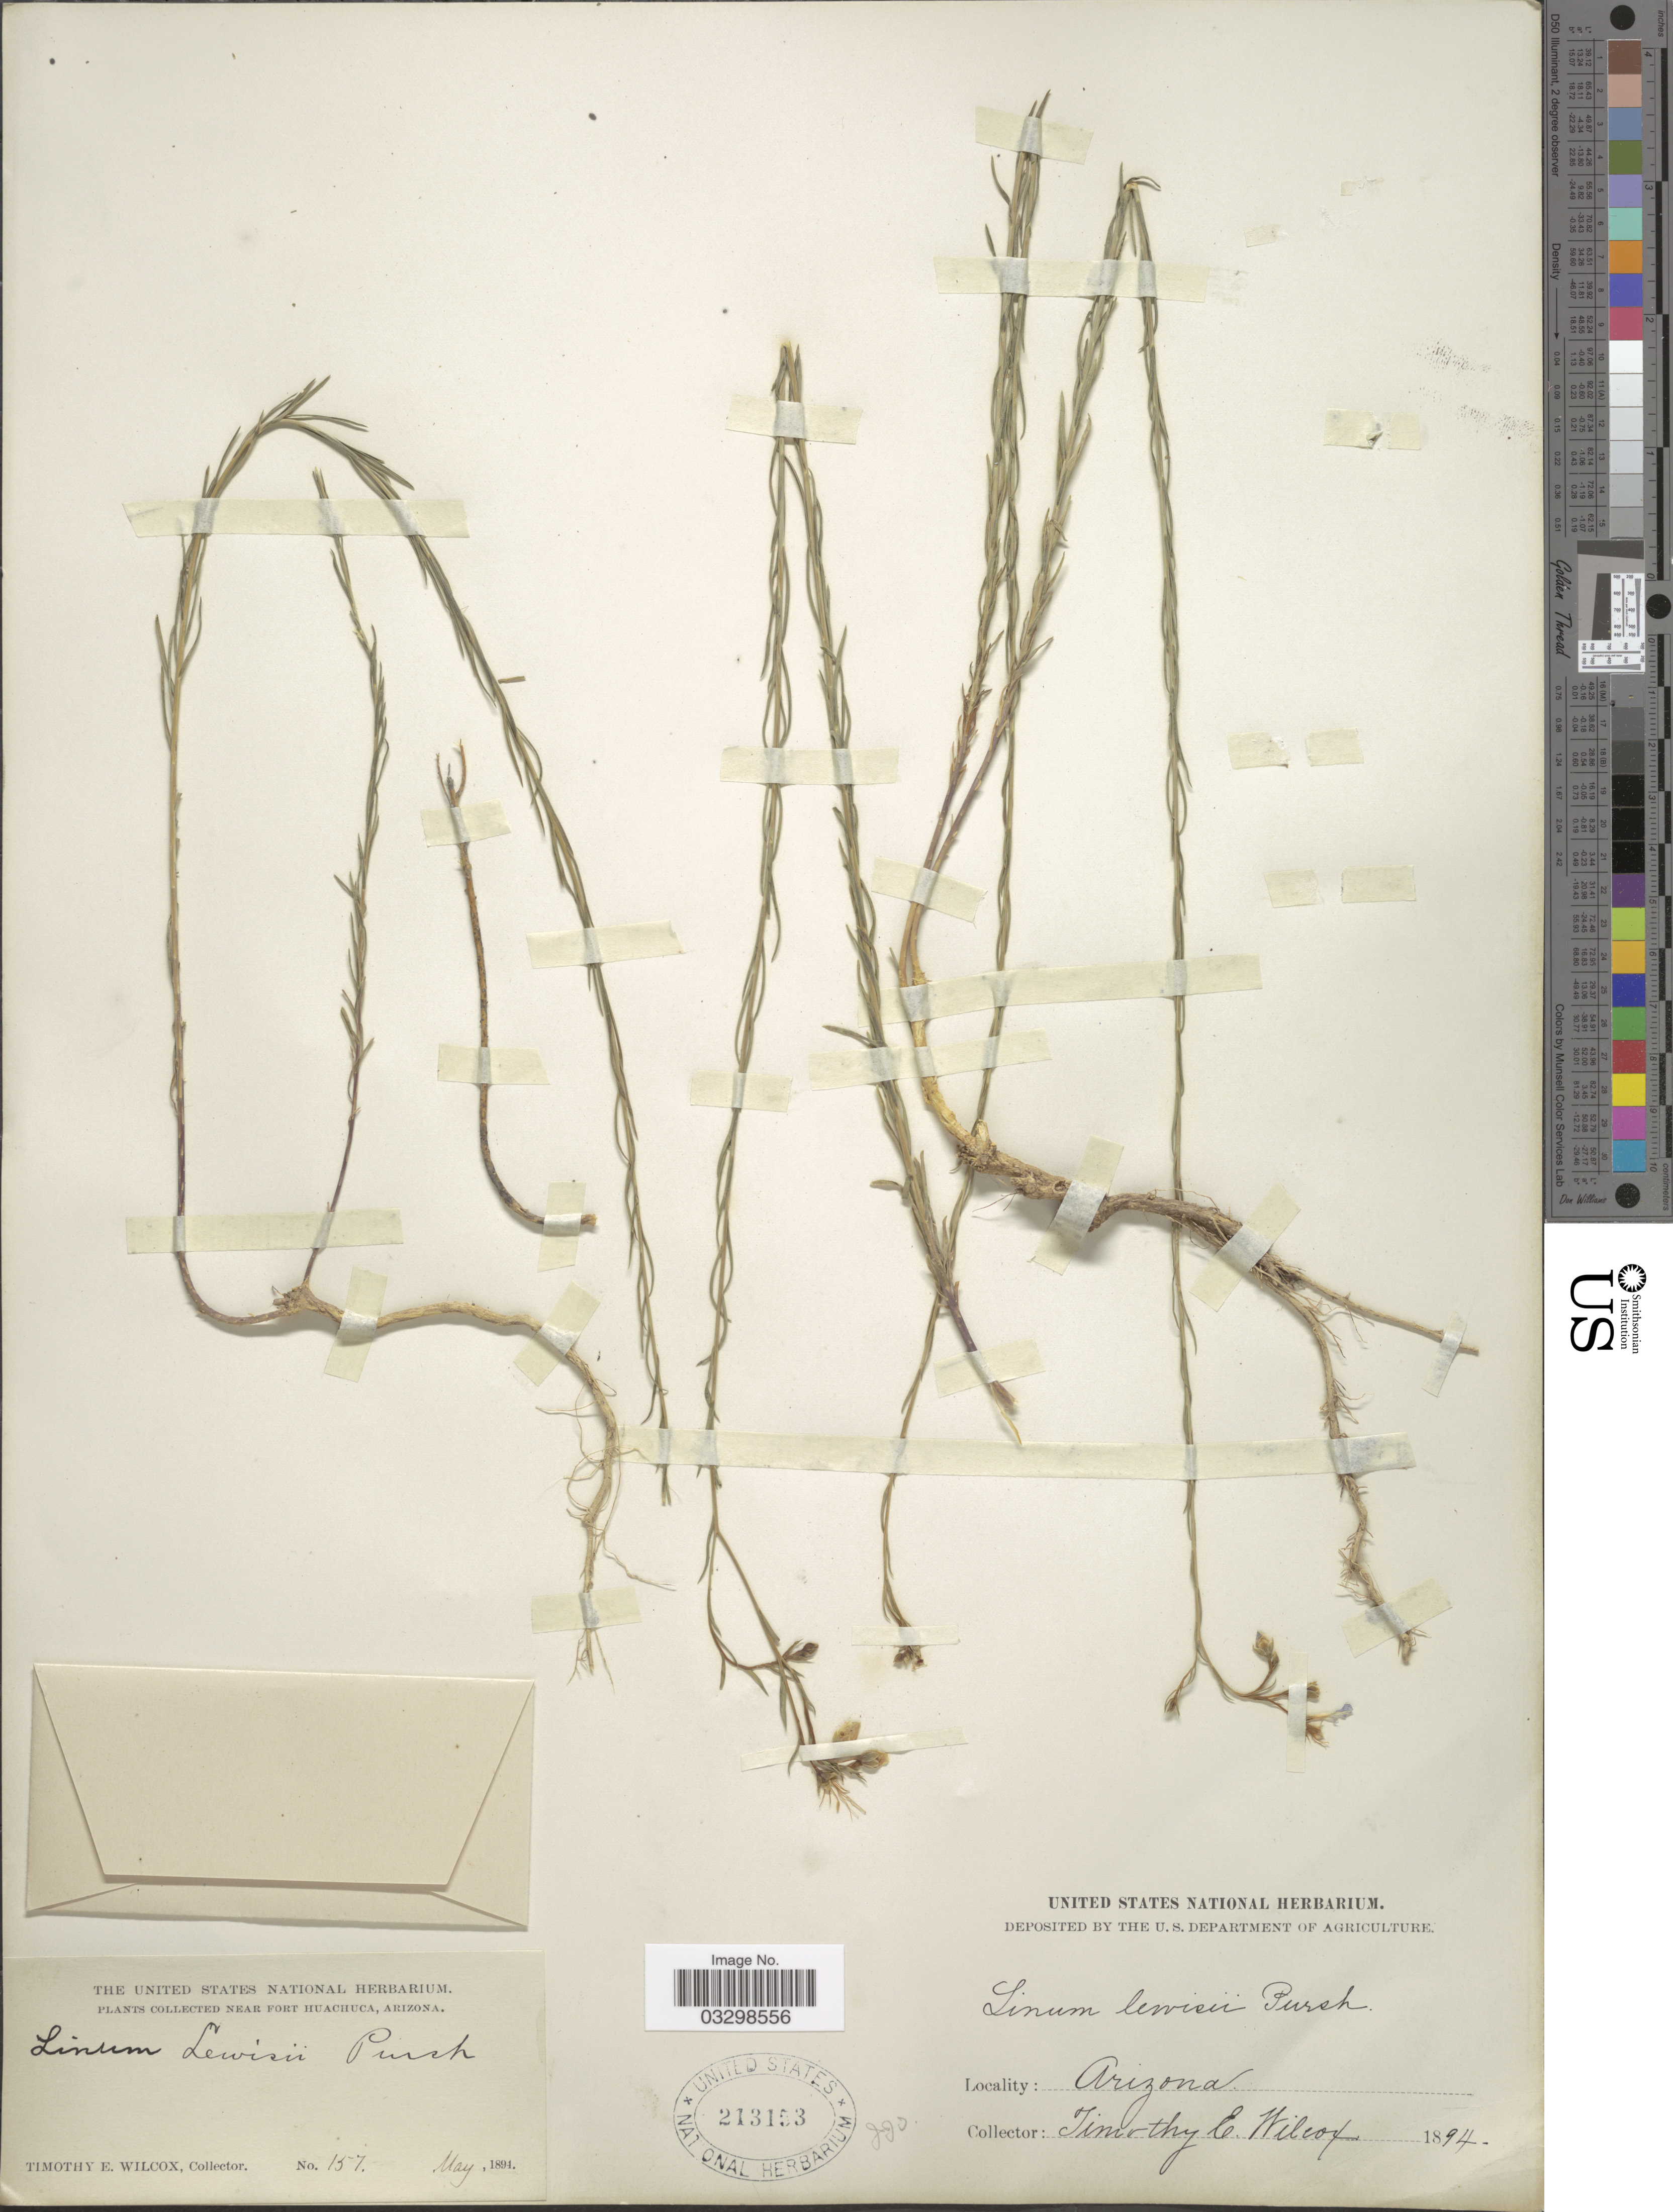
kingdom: Plantae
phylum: Tracheophyta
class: Magnoliopsida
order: Malpighiales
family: Linaceae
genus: Linum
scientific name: Linum lewisii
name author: Pursh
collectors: T. E. Wilcox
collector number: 157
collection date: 1894-05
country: United States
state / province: Arizona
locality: Near Fort Huachuca.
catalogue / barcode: US 213153